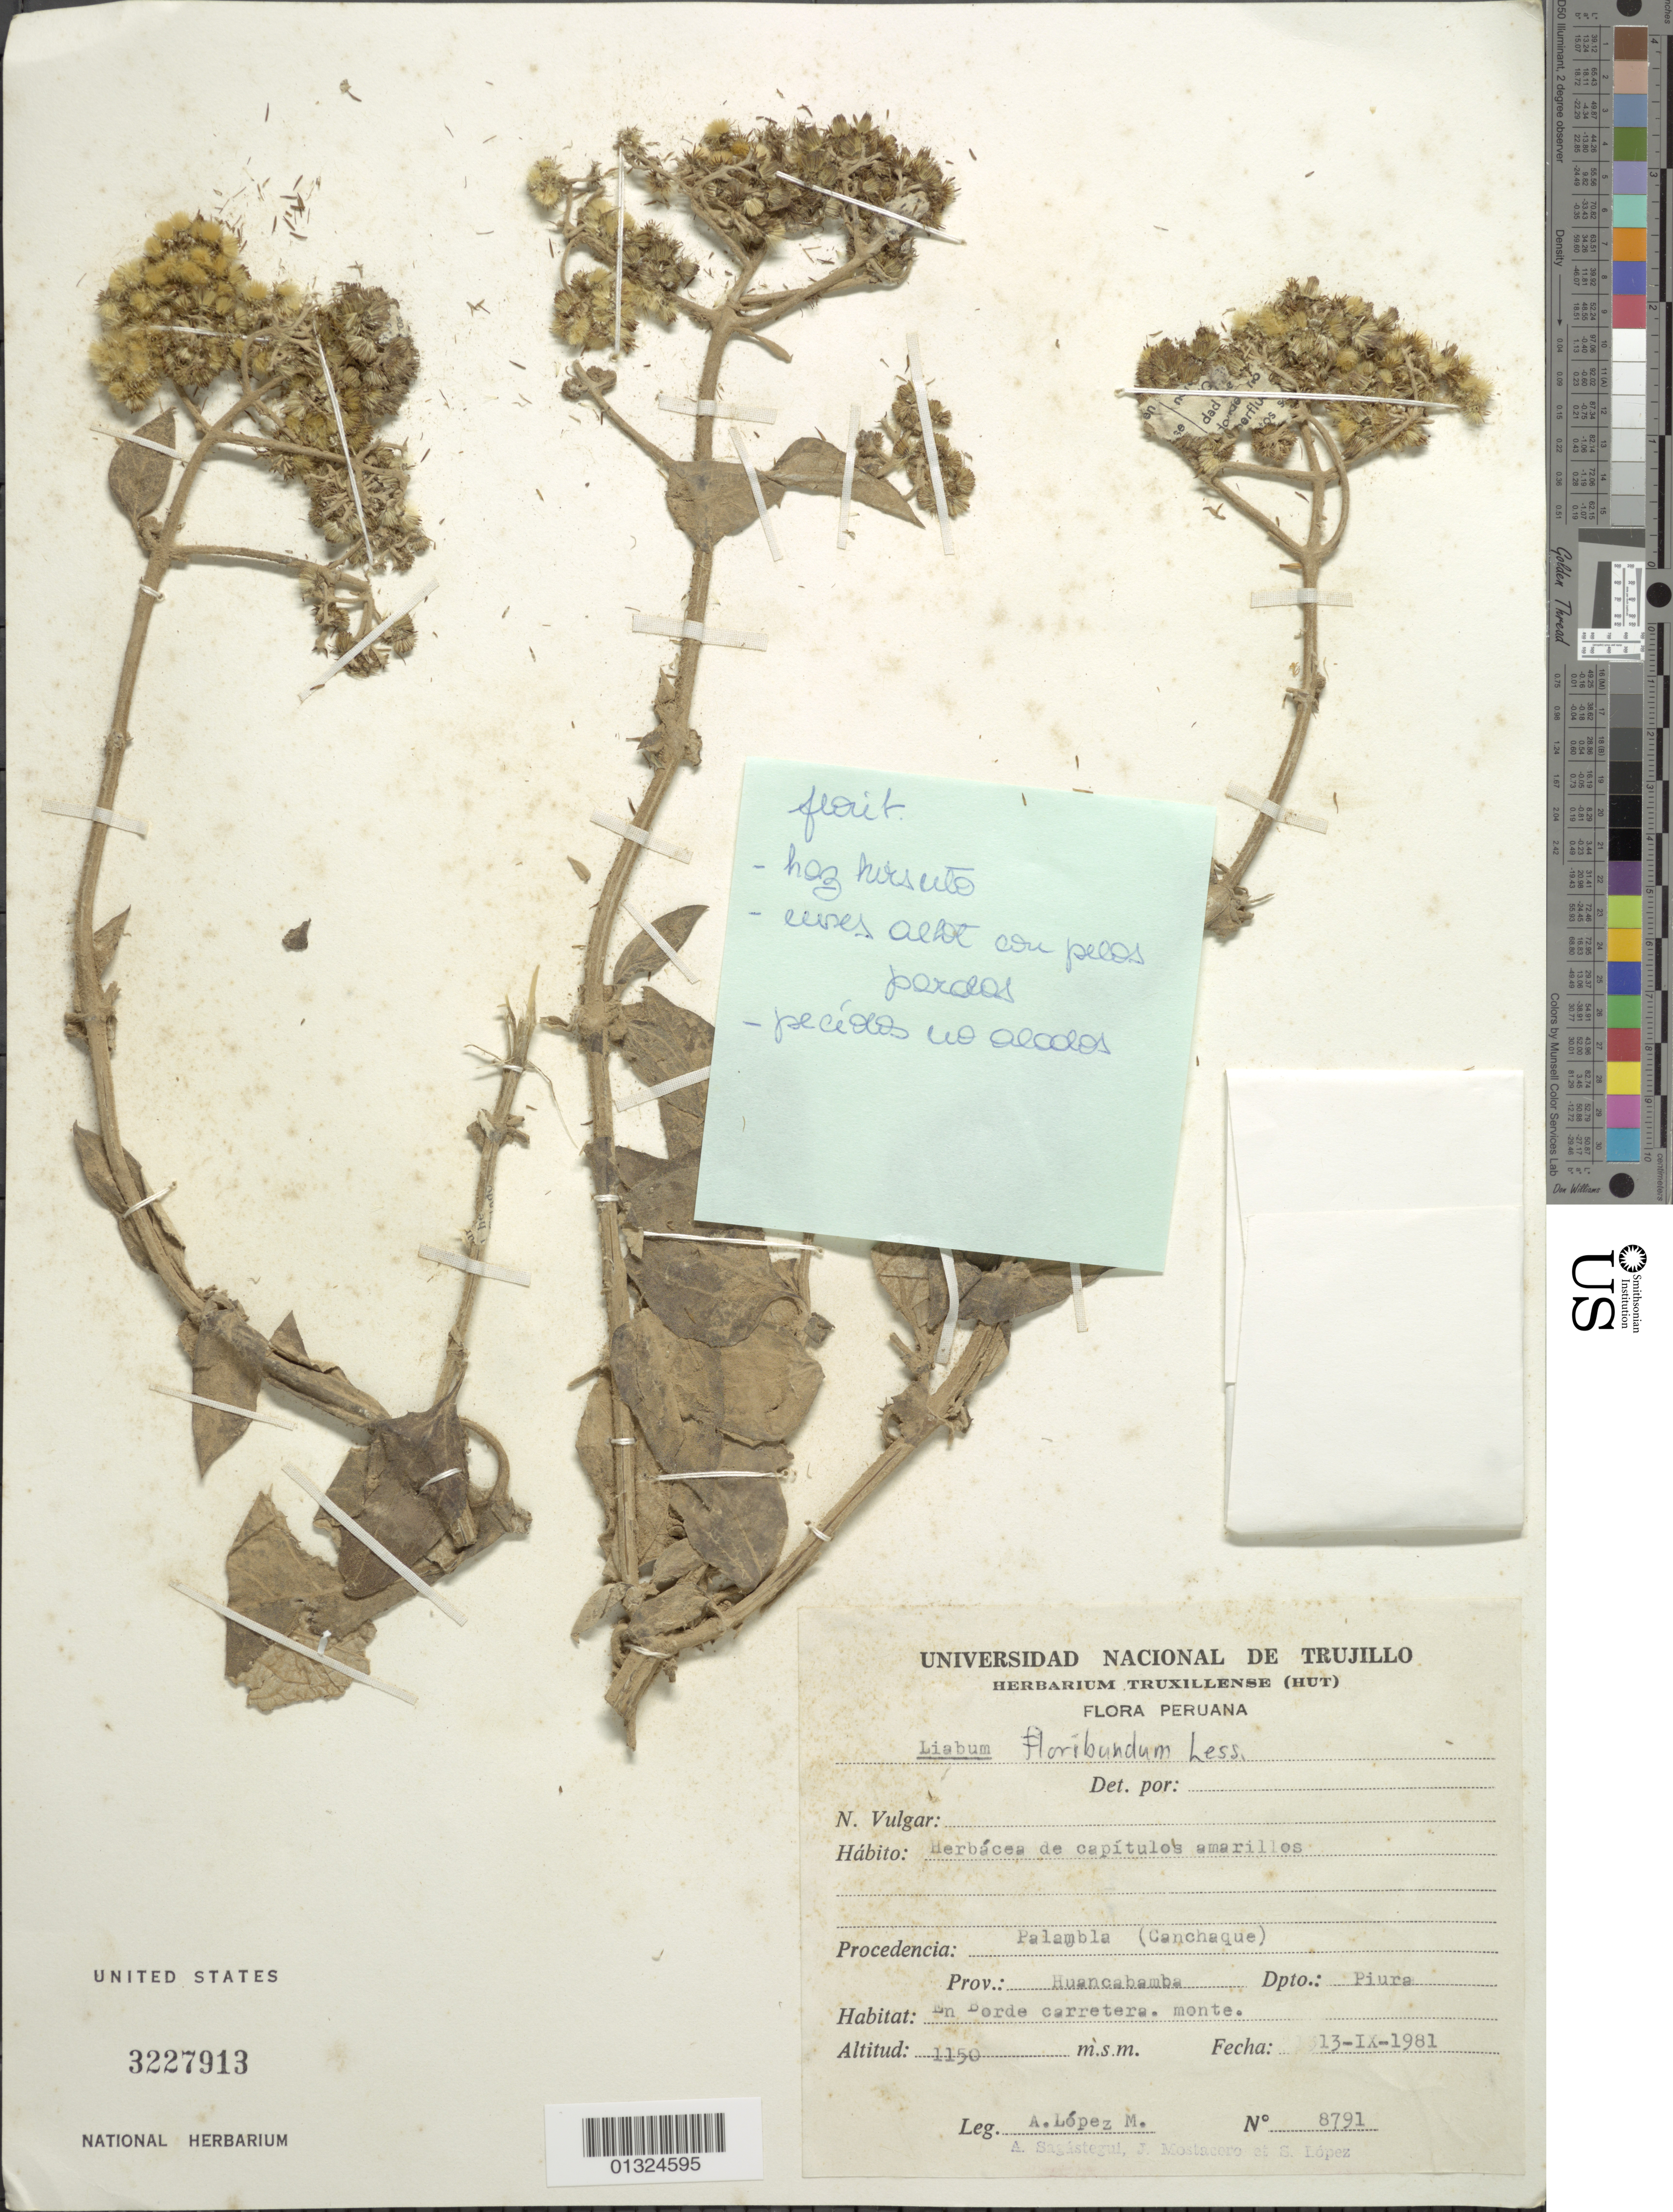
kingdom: Plantae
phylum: Tracheophyta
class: Magnoliopsida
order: Asterales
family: Asteraceae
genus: Liabum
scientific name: Liabum floribundum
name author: Less.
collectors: A. Lopez M., A. Sagástegui A., J. Mostacero L. & S. Lopez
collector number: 8791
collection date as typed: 13 Sep 1981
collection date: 1981-09-13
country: Peru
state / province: Piura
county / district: Huancabamba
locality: Huancabamba, Jumbe-Turmalina.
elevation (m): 2200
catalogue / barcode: US 3227913